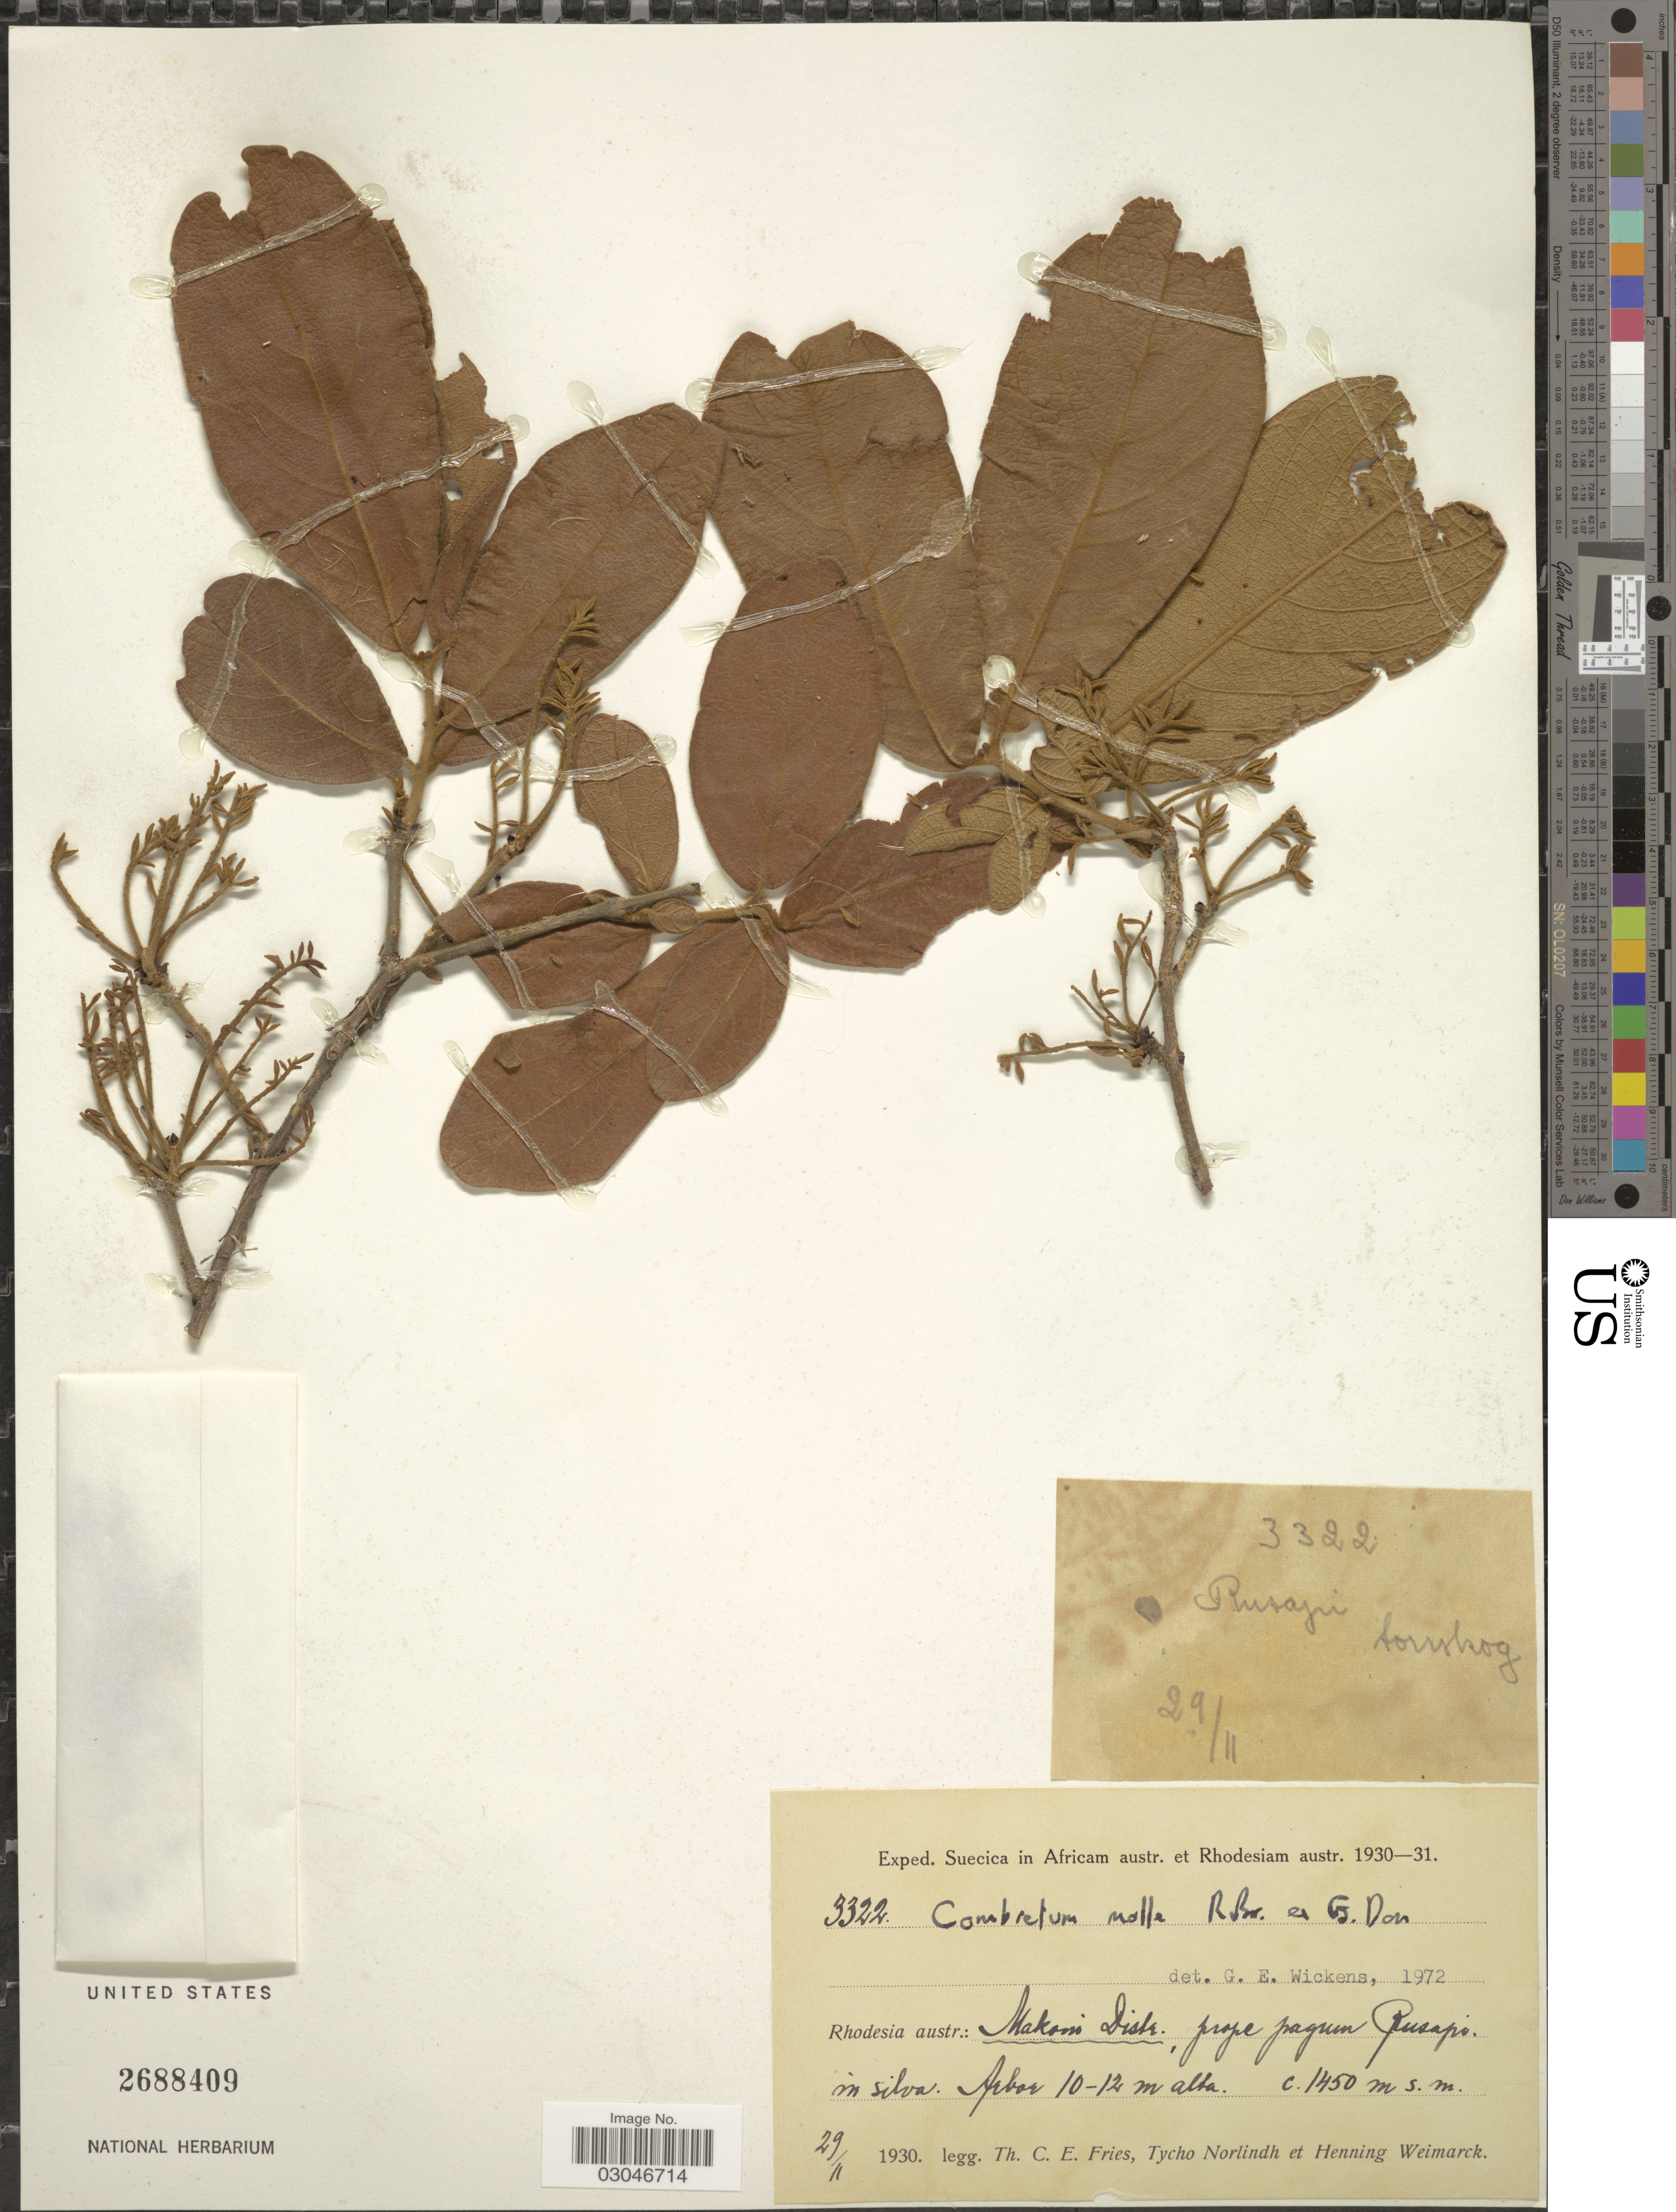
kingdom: Plantae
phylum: Tracheophyta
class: Magnoliopsida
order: Myrtales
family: Combretaceae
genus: Combretum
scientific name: Combretum molle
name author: R. Br. ex G. Don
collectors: T. C. E. Fries, N. T. Norlindh & H. Weimarck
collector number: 3322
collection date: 1930-01-29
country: Zimbabwe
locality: Rhodesia austr.: Makoni Distr. prope pagum Rusapi in silva.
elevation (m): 1450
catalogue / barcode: US 2688409